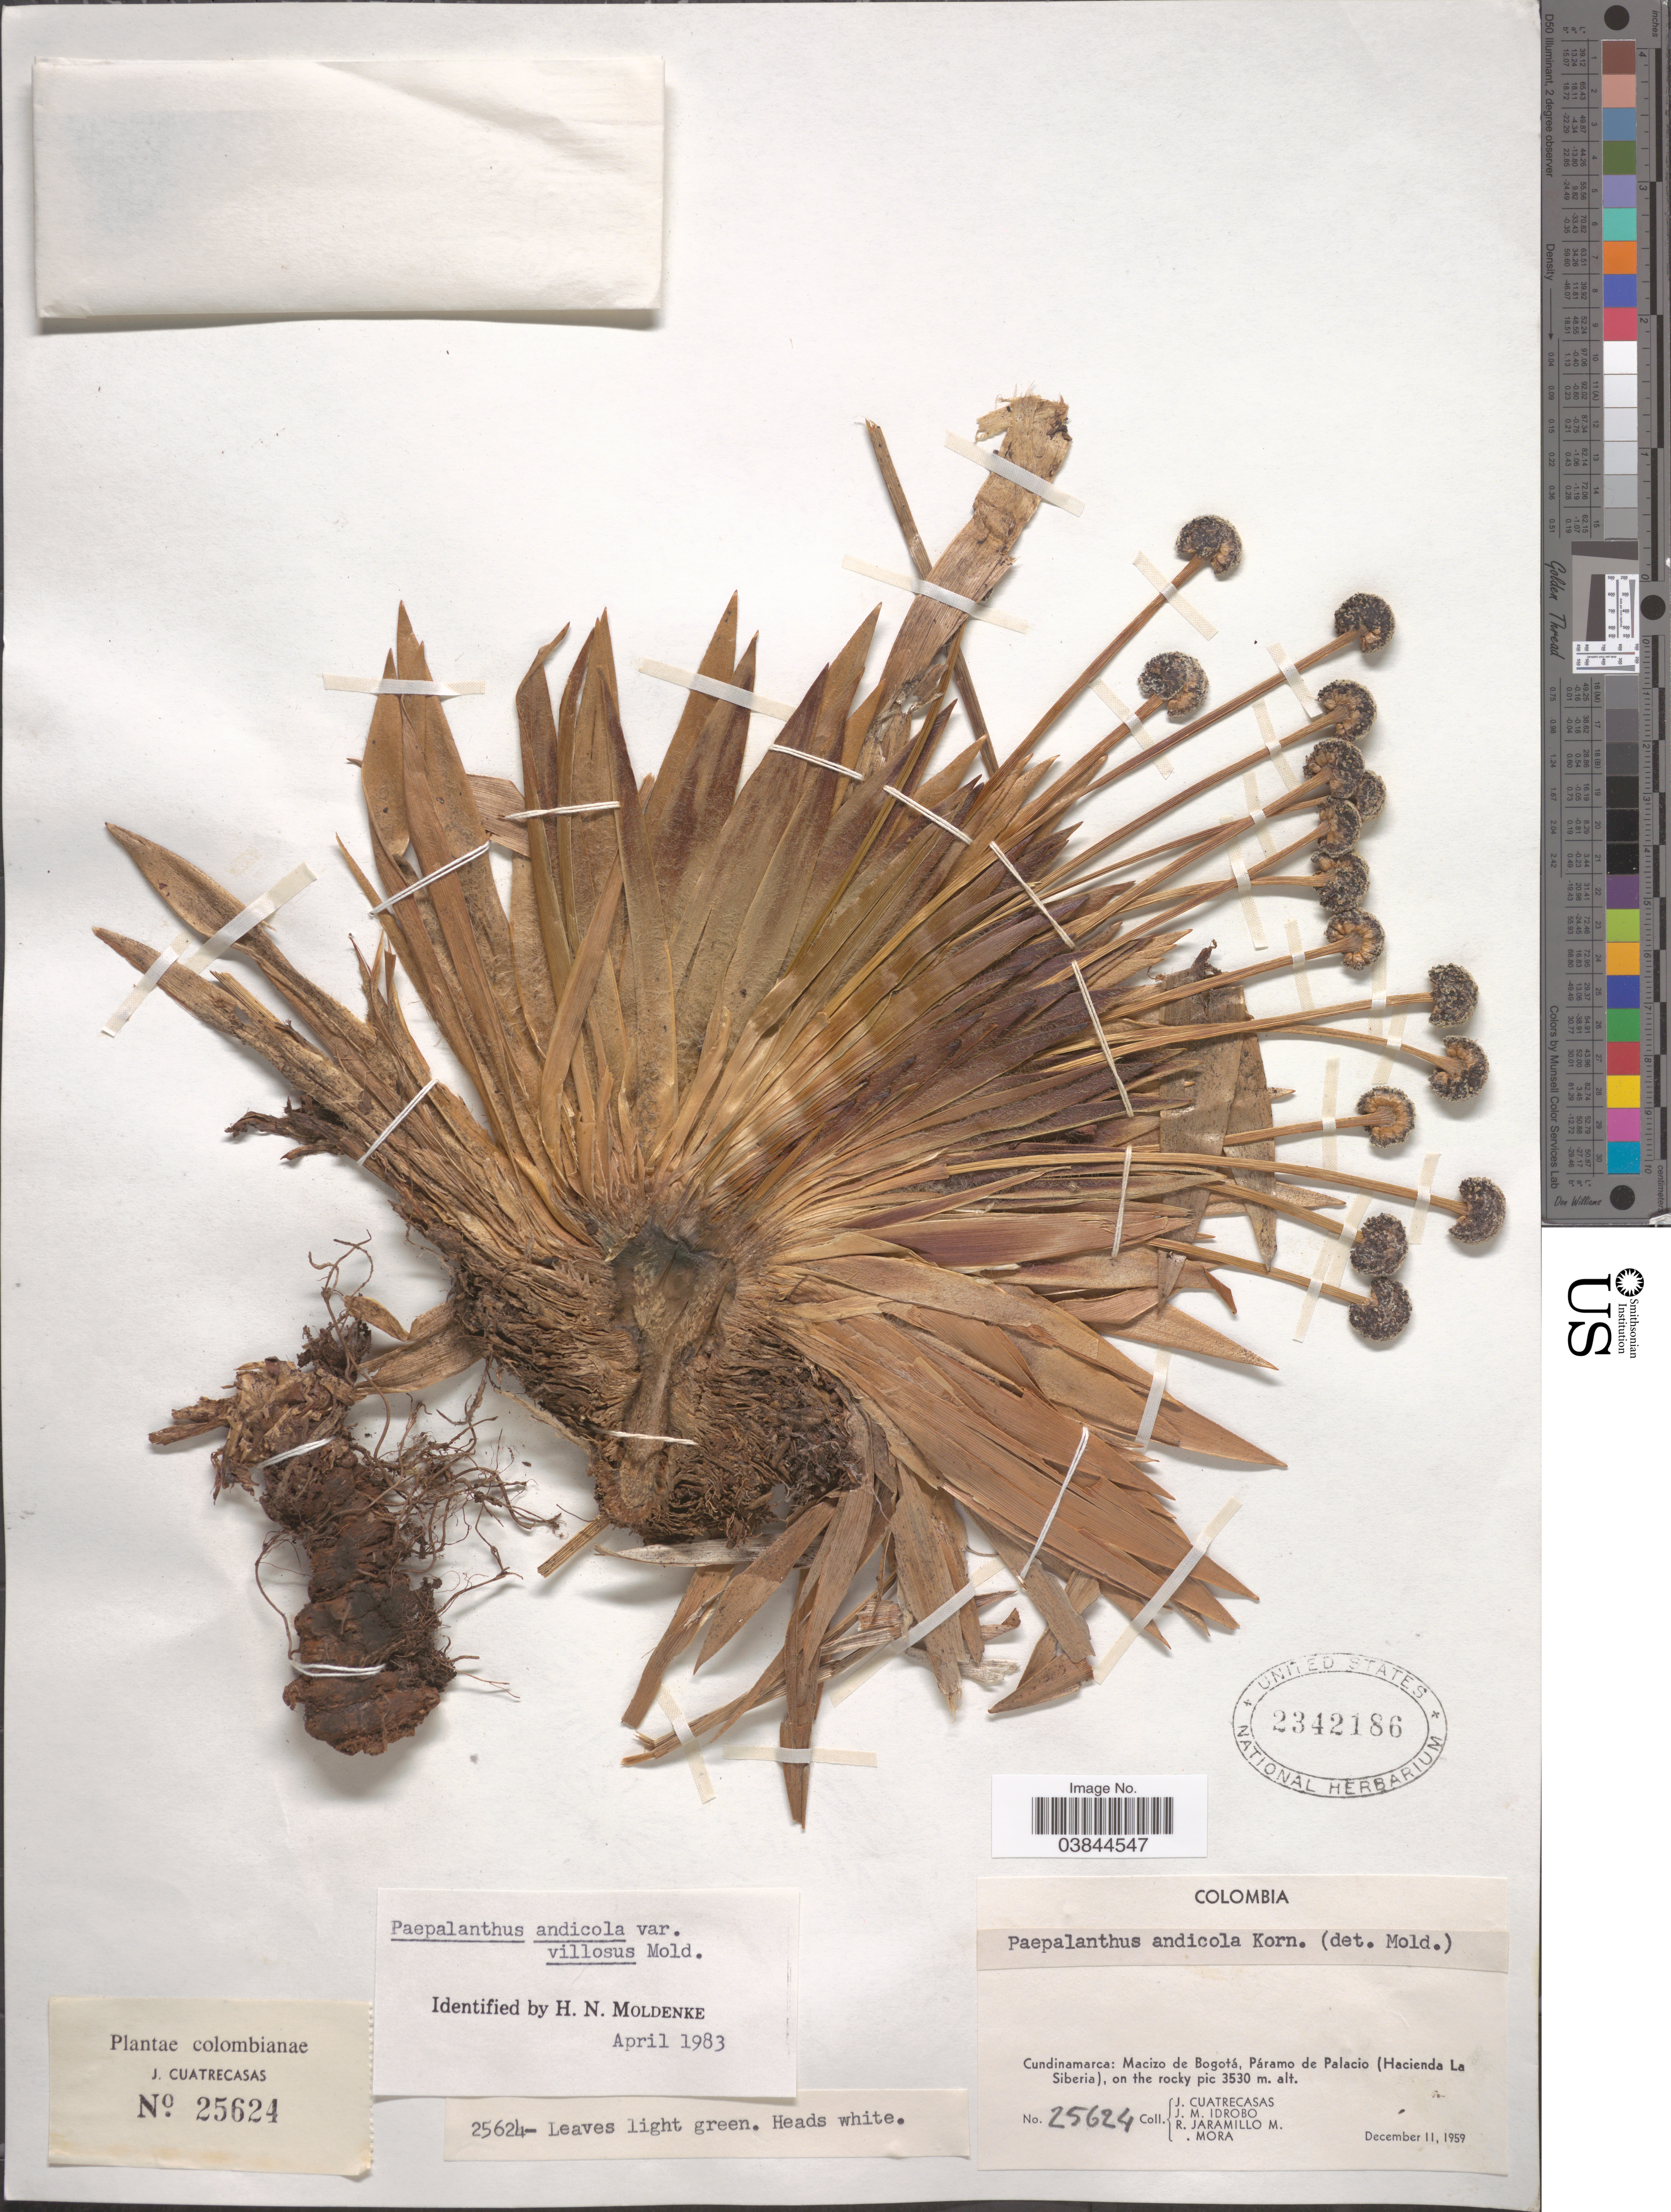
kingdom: Plantae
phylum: Tracheophyta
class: Liliopsida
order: Poales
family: Eriocaulaceae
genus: Paepalanthus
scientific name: Paepalanthus alpinus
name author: Körn.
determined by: Sauthier, Laura Jeanne, (SPF), Universidade de Sao Paulo (BRAZIL)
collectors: J. Cuatrecasas, J. M. Idrobo, R. Jaramillo M. & Mora, --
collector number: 25624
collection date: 1959-12-11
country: Colombia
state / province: Cundinamarca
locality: Macizo de Bogotá, Páramo de Palacio (Hacienda La Siberia).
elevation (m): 3530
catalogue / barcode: US 2342186